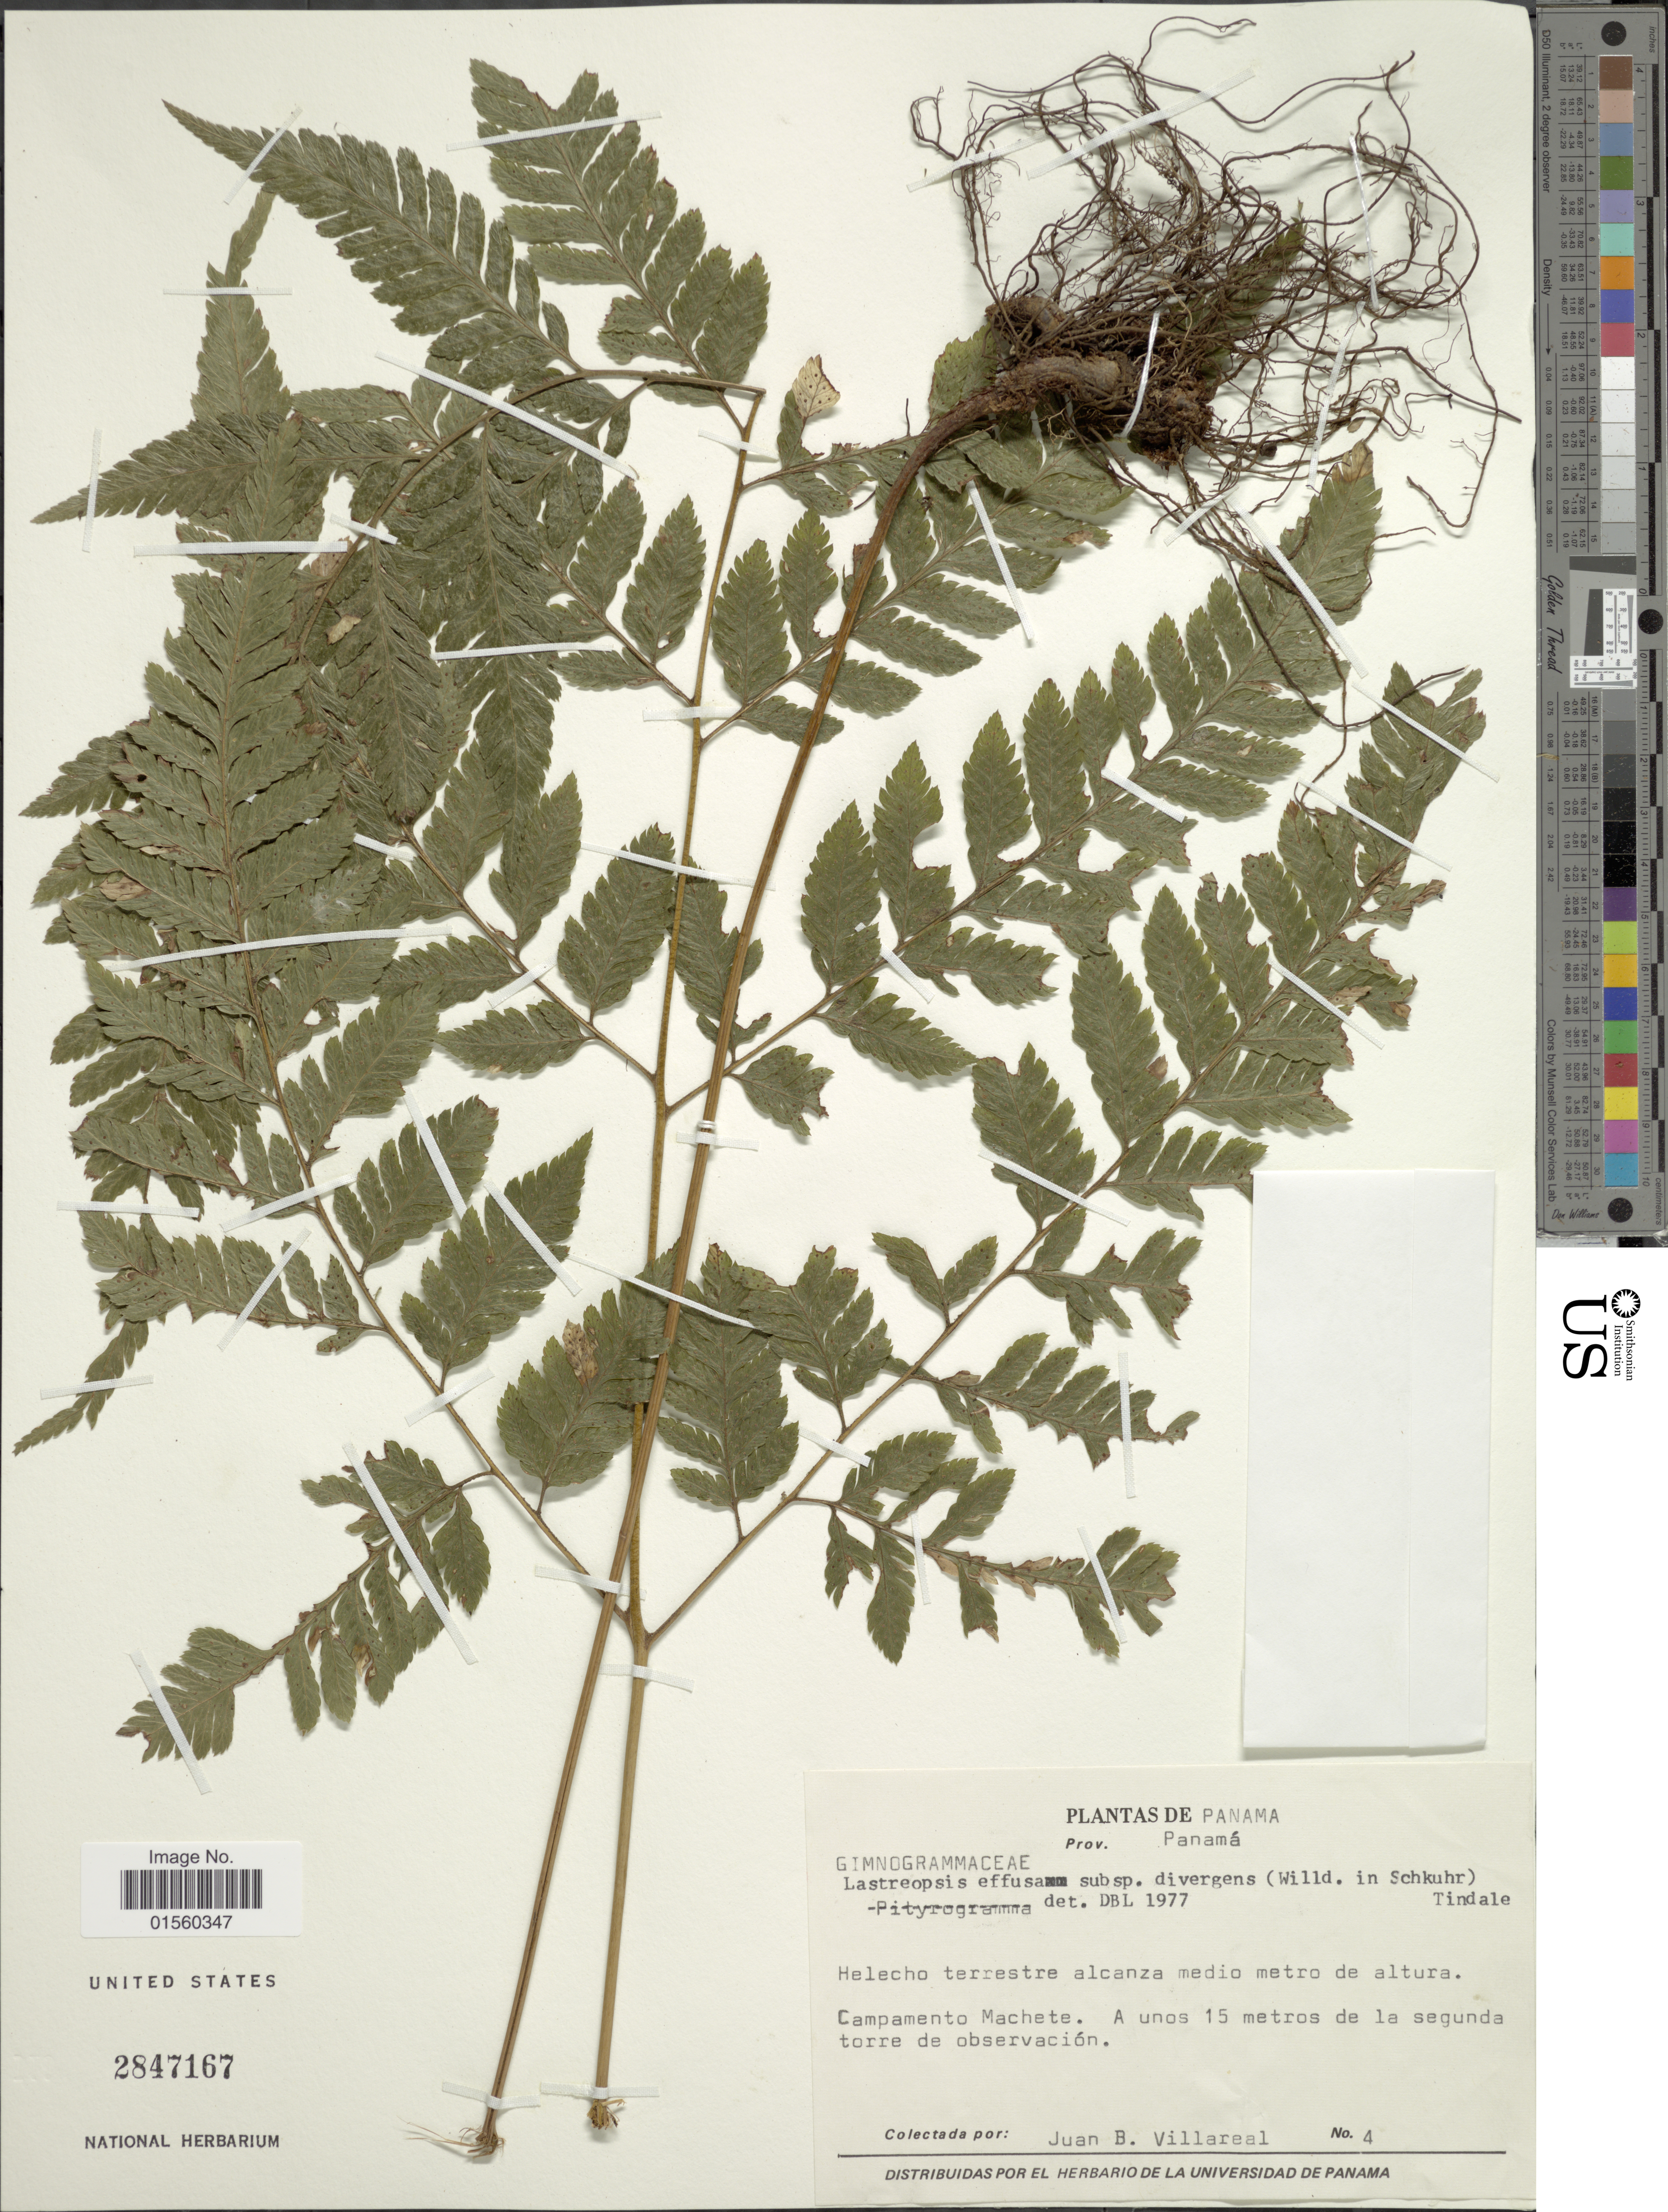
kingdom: Plantae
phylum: Tracheophyta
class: Polypodiopsida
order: Polypodiales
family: Dryopteridaceae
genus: Parapolystichum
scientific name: Parapolystichum effusum var. effusum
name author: (Sw.) Ching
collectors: J. Villareal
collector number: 4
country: Panama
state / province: Panamá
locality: Prov. Panama, Campamento Machete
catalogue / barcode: US 2847167